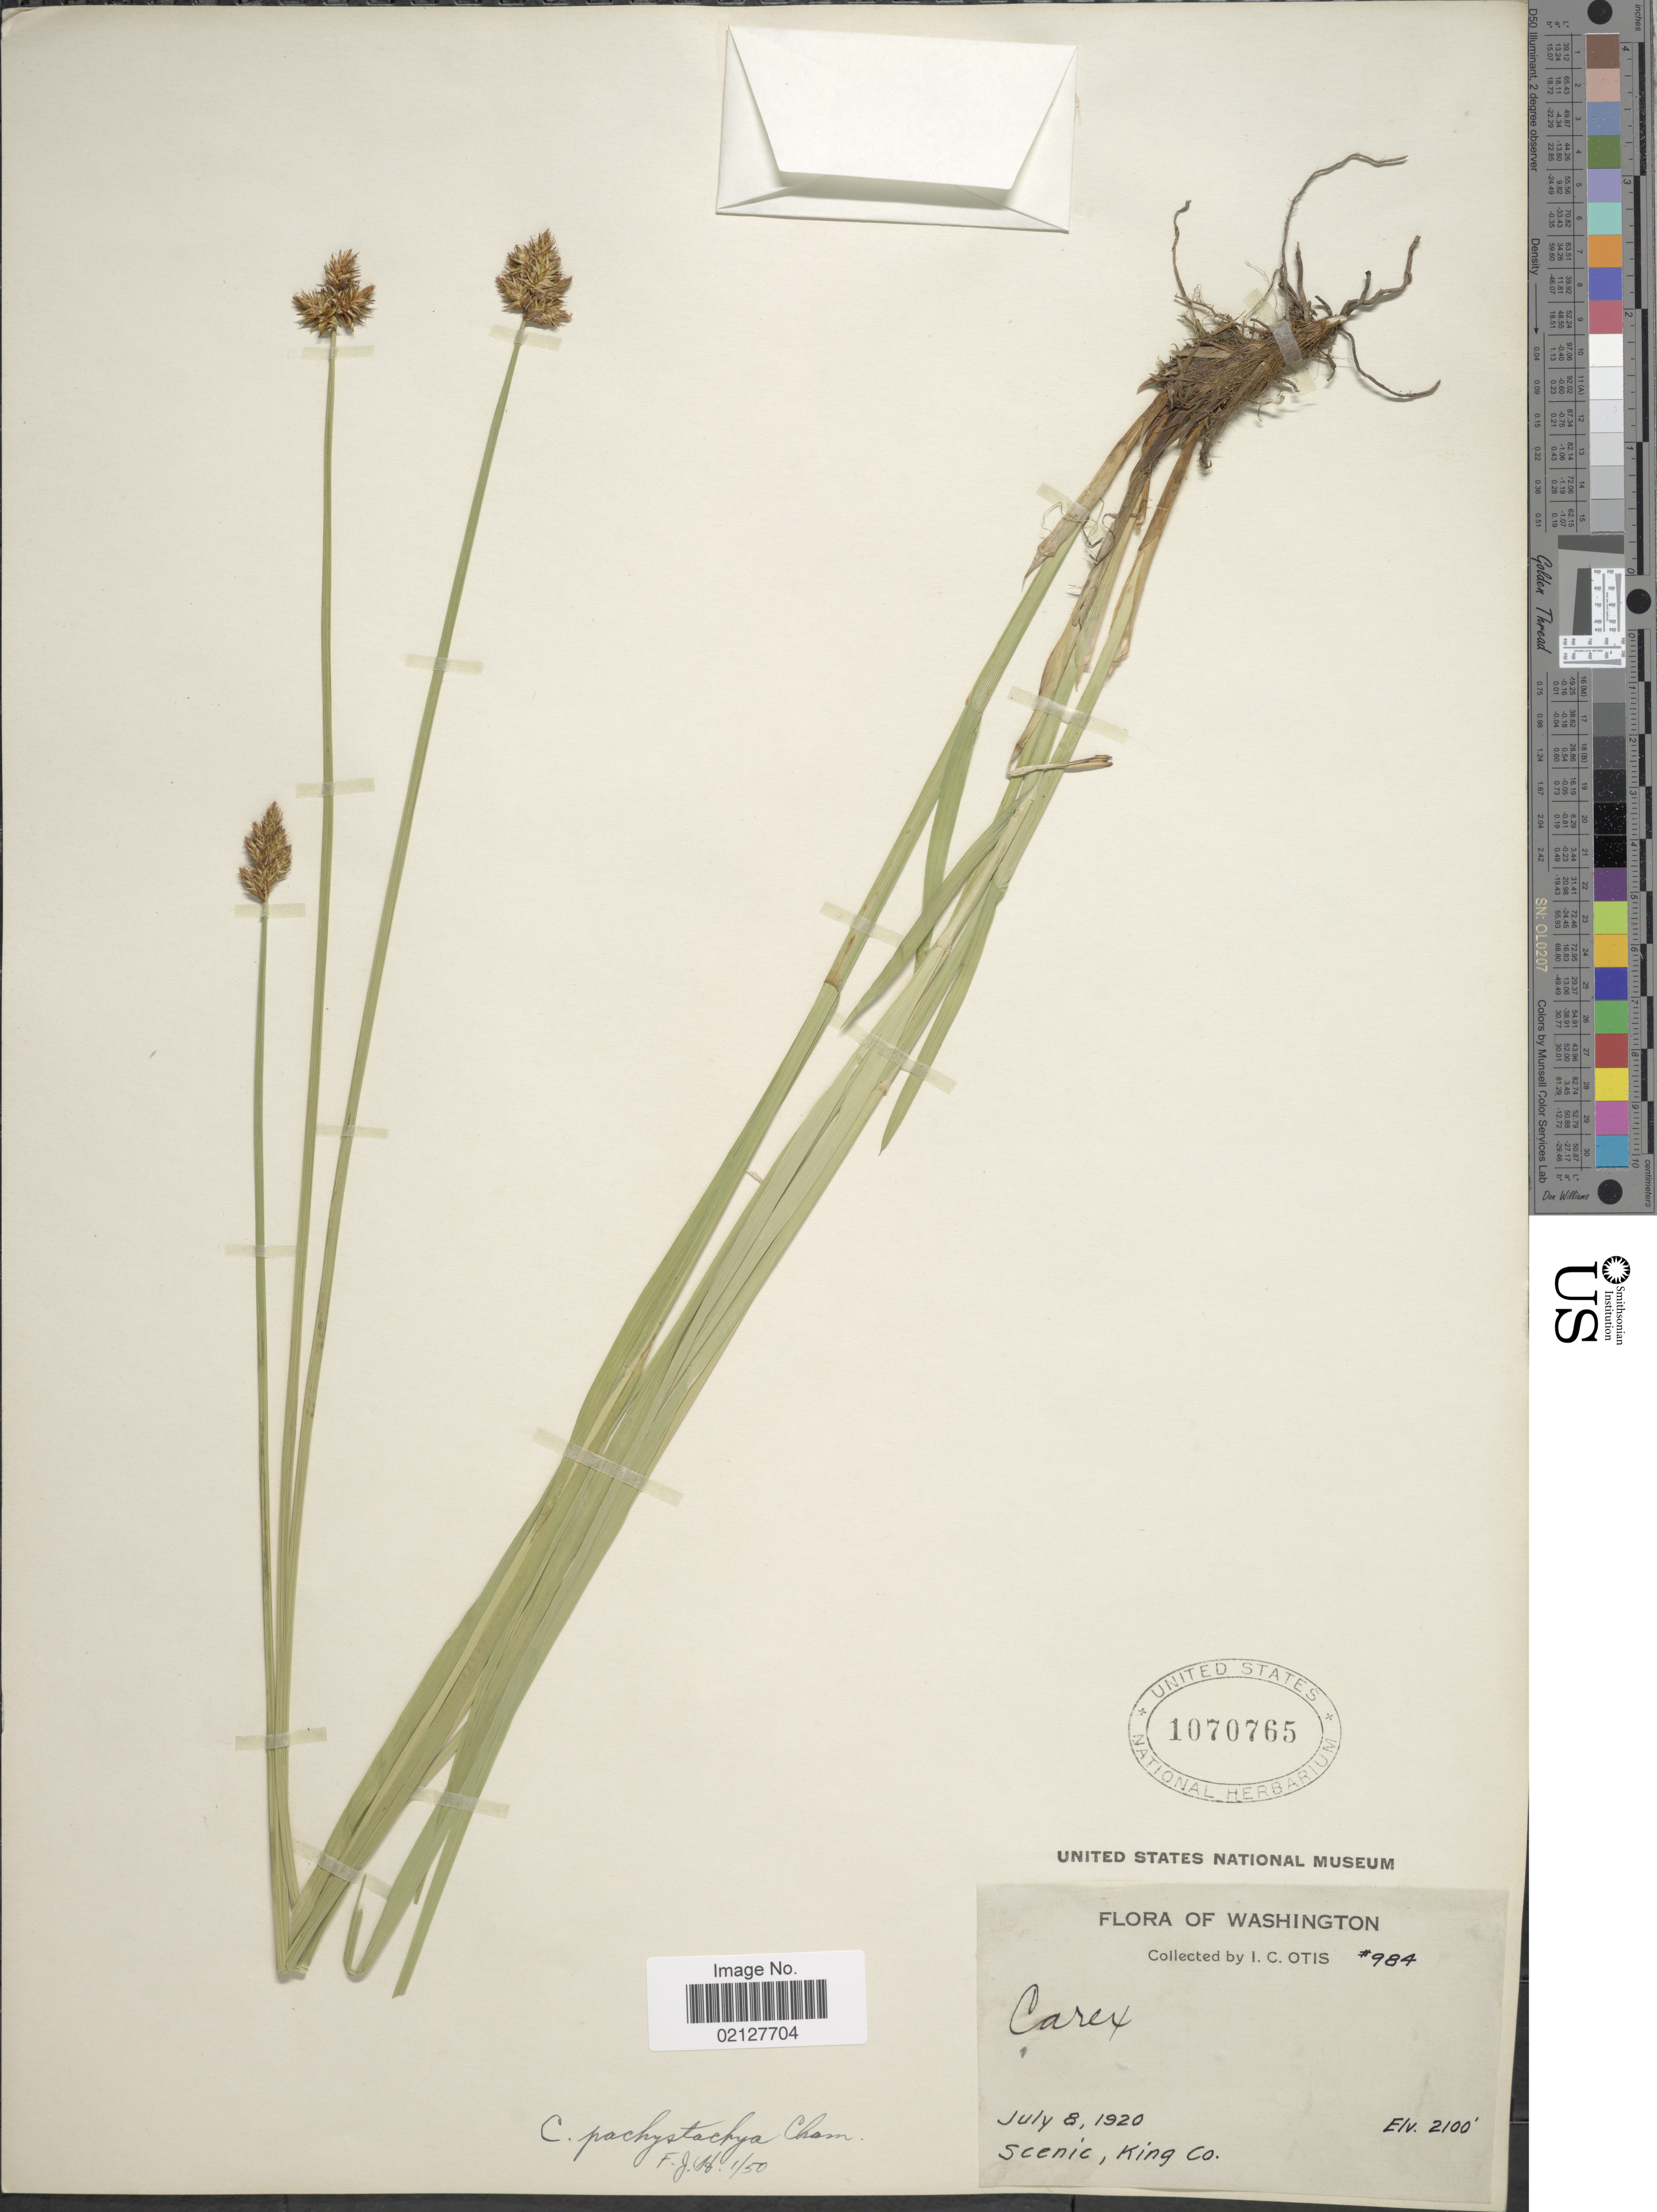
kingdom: Plantae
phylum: Tracheophyta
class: Liliopsida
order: Poales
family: Cyperaceae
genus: Carex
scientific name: Carex pachystachya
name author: Cham. ex Steud.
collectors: I. C. Otis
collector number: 984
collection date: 1920-07-08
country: United States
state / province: Washington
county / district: King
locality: Scenic, King Co.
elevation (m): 640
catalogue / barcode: US 1070765